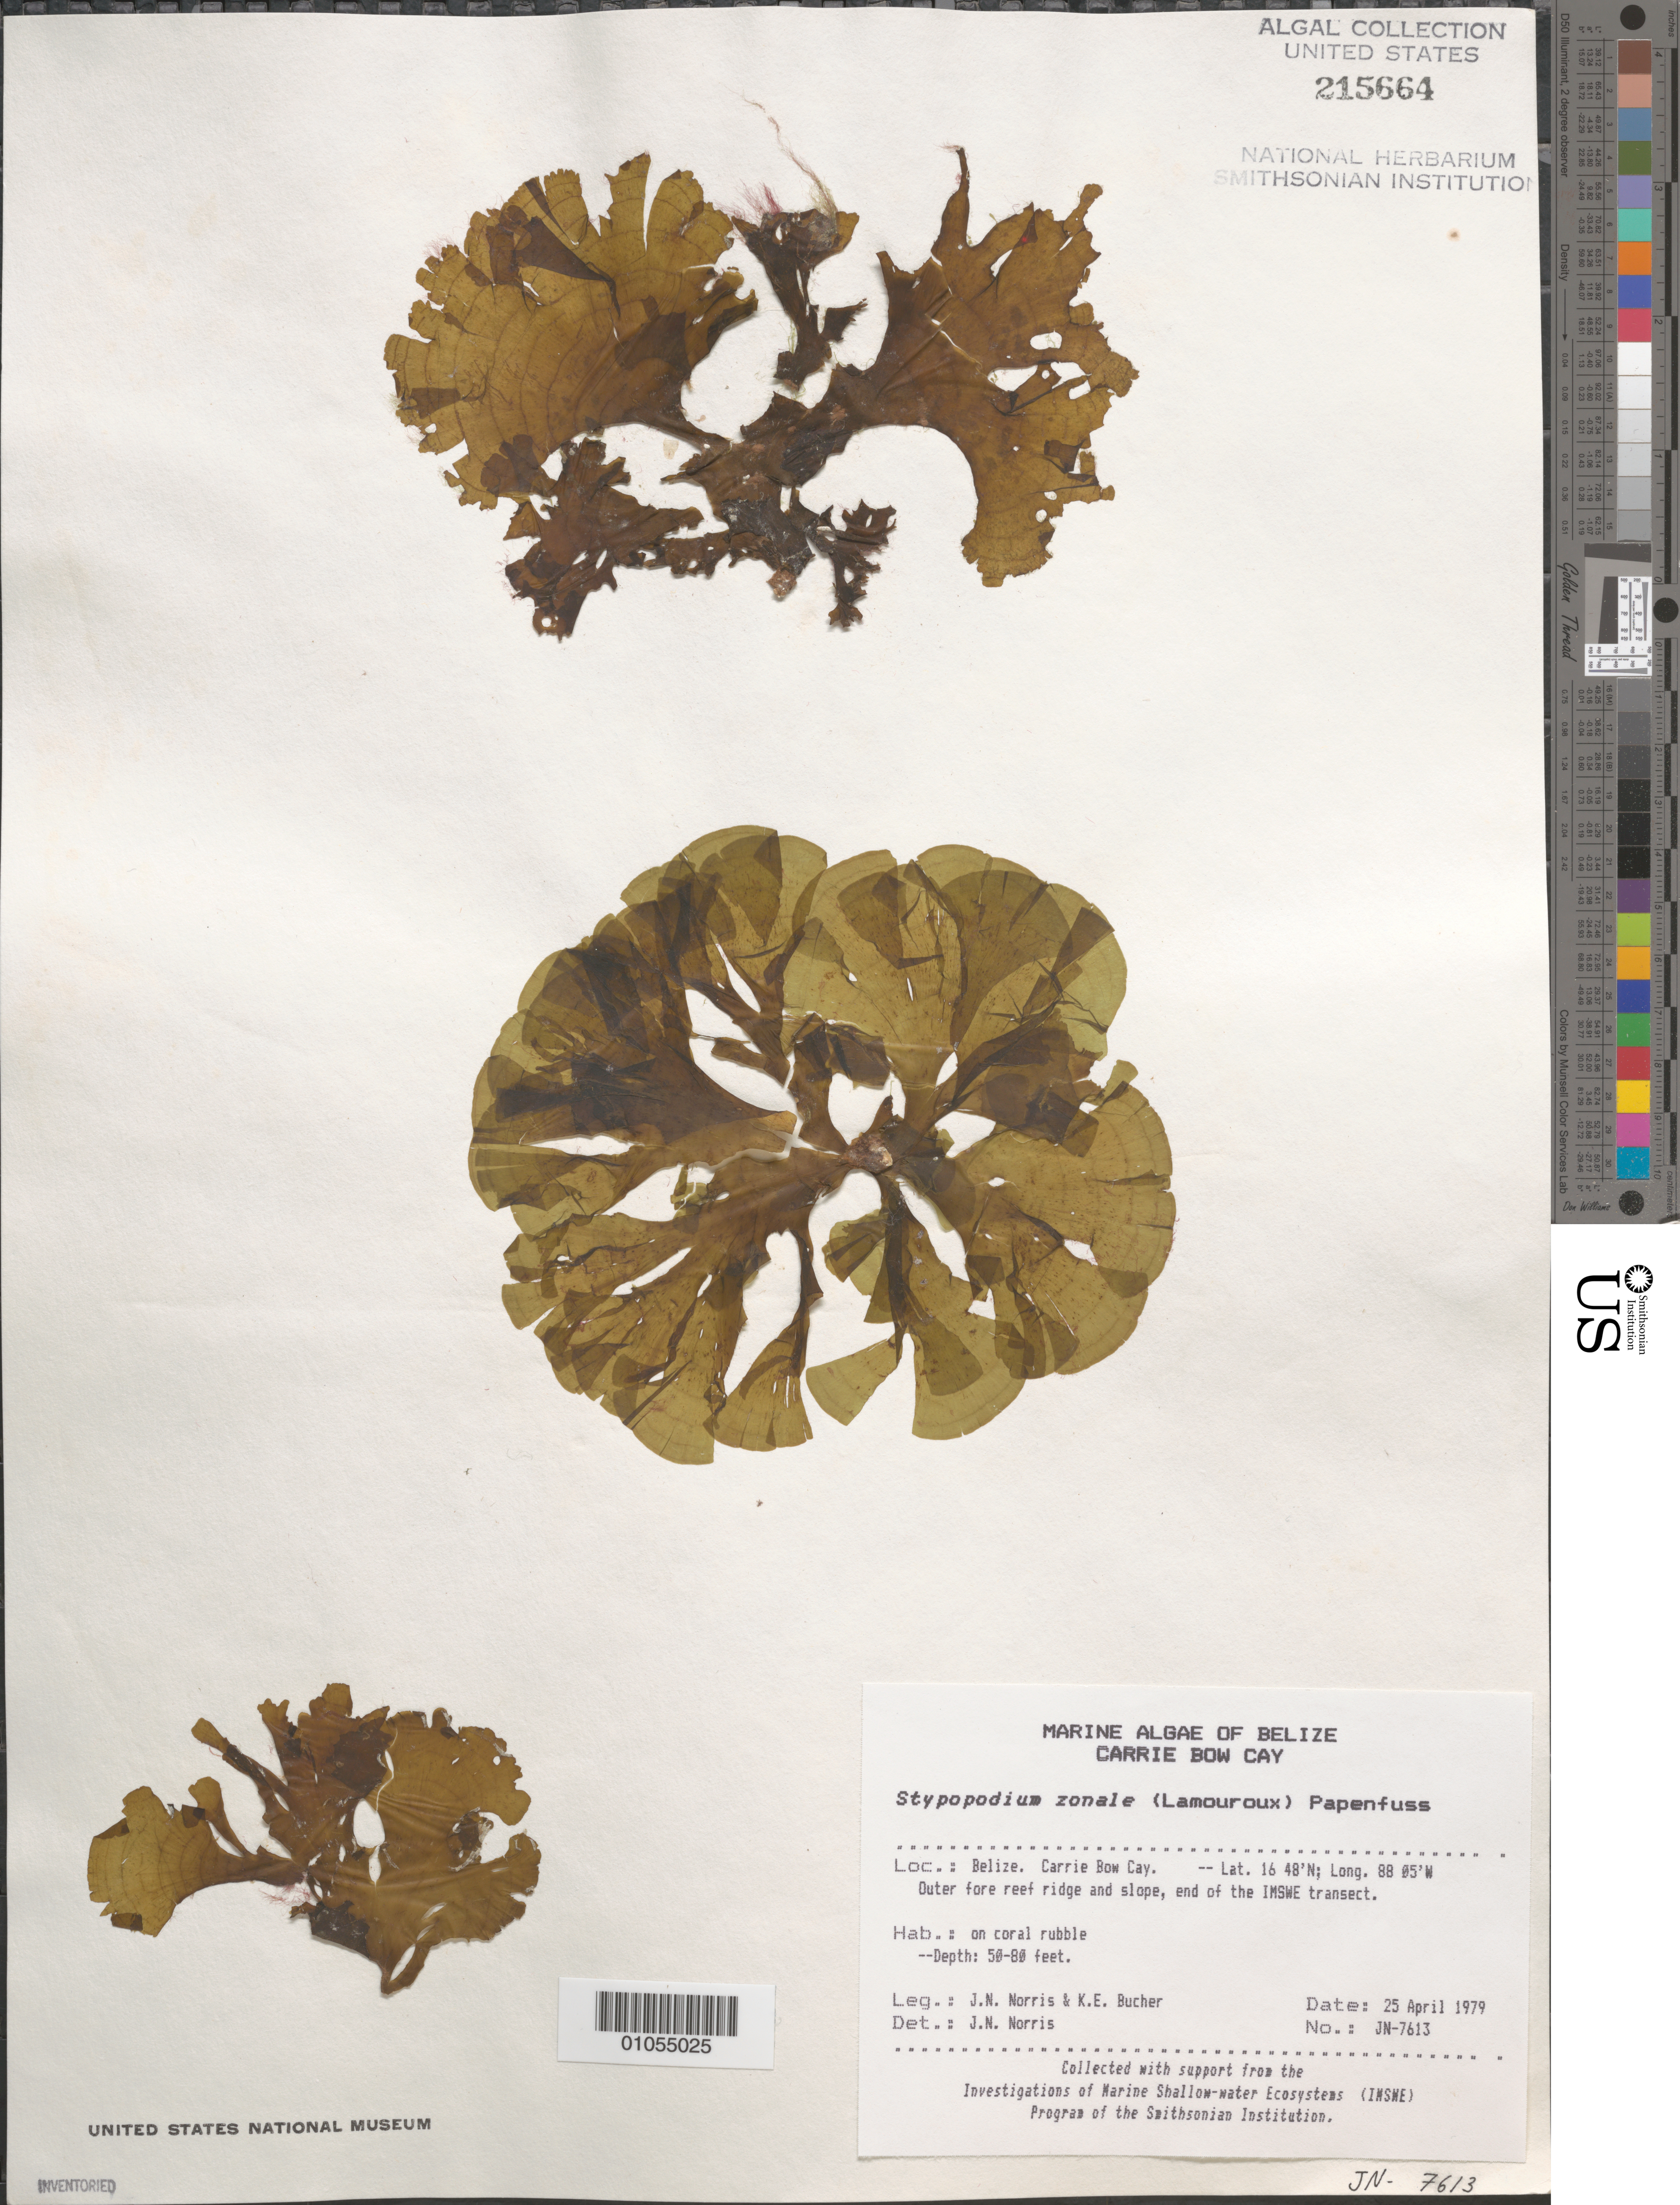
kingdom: Chromista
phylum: Ochrophyta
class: Phaeophyceae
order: Dictyotales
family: Dictyotaceae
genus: Stypopodium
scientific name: Stypopodium zonale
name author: (J.V.Lamouroux) Papenf.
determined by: Norris, James N.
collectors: J. N. Norris & K. E. Bucher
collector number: JN-7613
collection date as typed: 25 Apr 1979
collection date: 1979-04-25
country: Belize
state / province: Stann Creek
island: Carrie Bow Cay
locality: Outer fore reef ridge and slope, end of IMSWE transect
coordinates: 16 48'N, 88 05'W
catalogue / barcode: US 215664